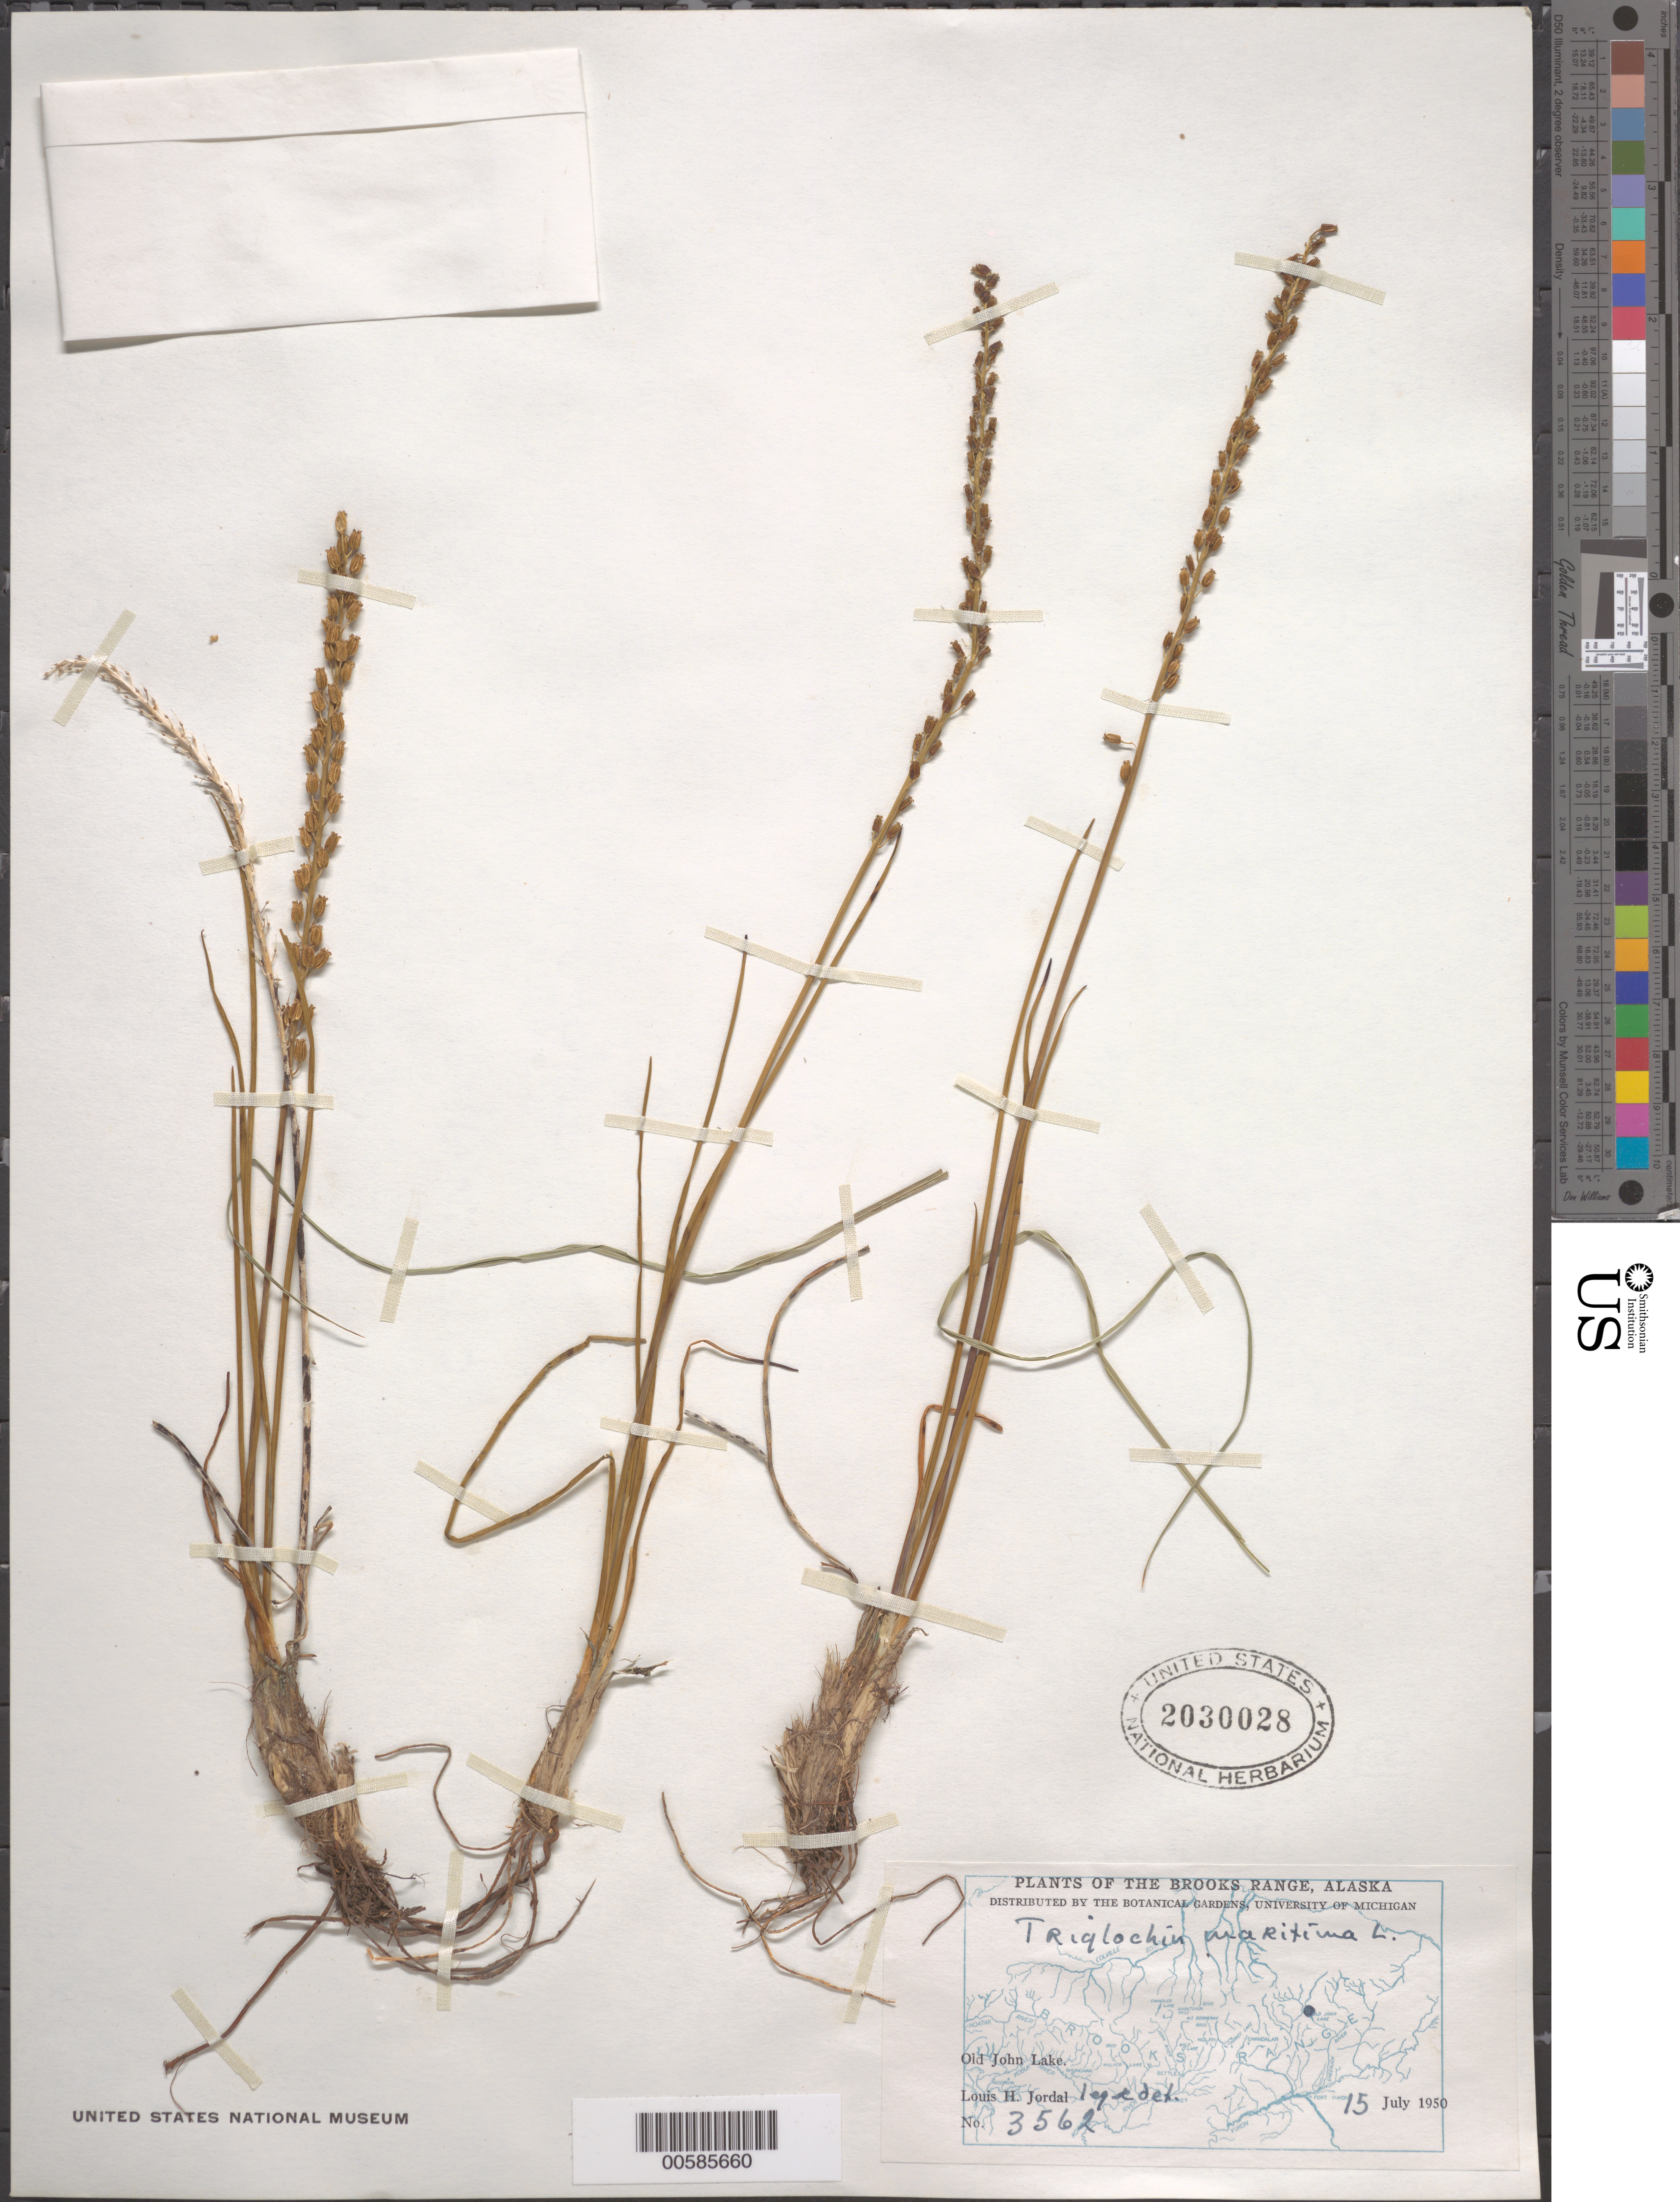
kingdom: Plantae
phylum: Tracheophyta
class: Liliopsida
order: Alismatales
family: Juncaginaceae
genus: Triglochin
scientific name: Triglochin maritima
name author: L.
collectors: L. Jordal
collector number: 3562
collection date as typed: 15 Jul 1950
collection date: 1950-07-15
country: United States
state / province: Alaska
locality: Old John Lake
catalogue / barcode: US 2030028